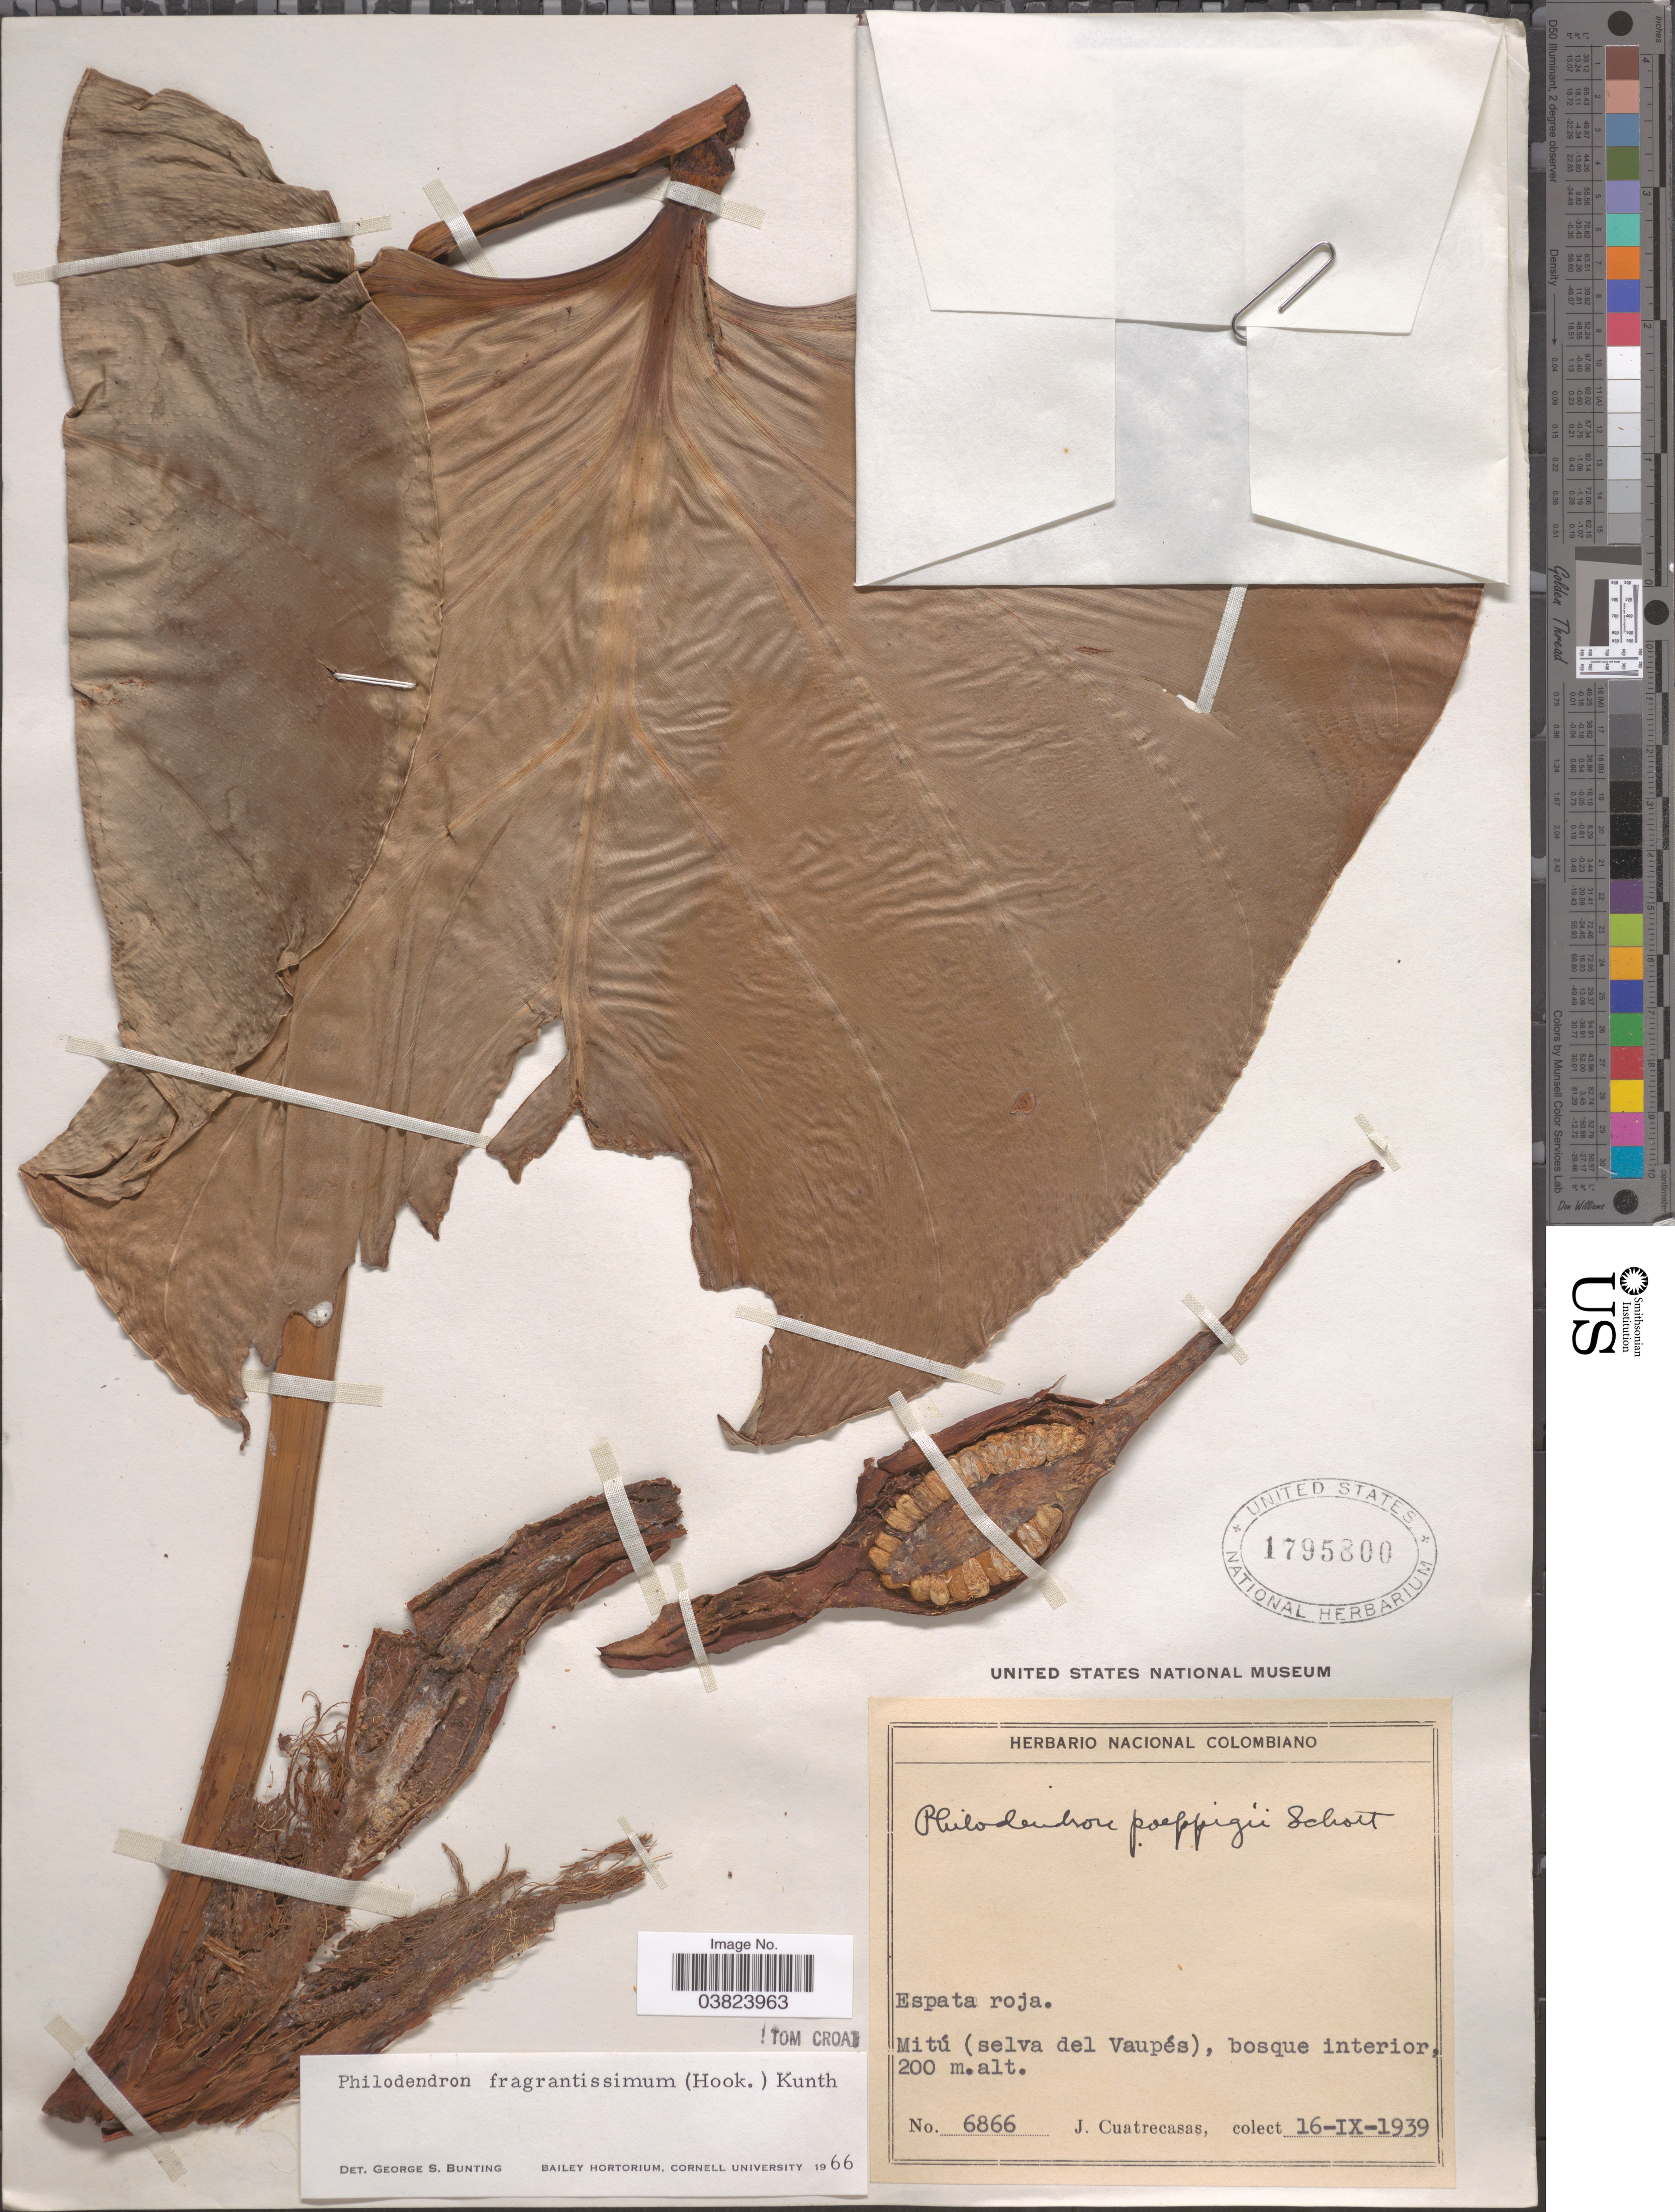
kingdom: Plantae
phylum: Tracheophyta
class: Liliopsida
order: Alismatales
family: Araceae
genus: Philodendron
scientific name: Philodendron fragrantissimum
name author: (G. Don) Kunth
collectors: J. Cuatrecasas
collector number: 6866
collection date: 1939-09-16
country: Colombia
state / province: Vaupés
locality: Mitú (selva del Vaupés).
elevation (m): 200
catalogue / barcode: US 1795800